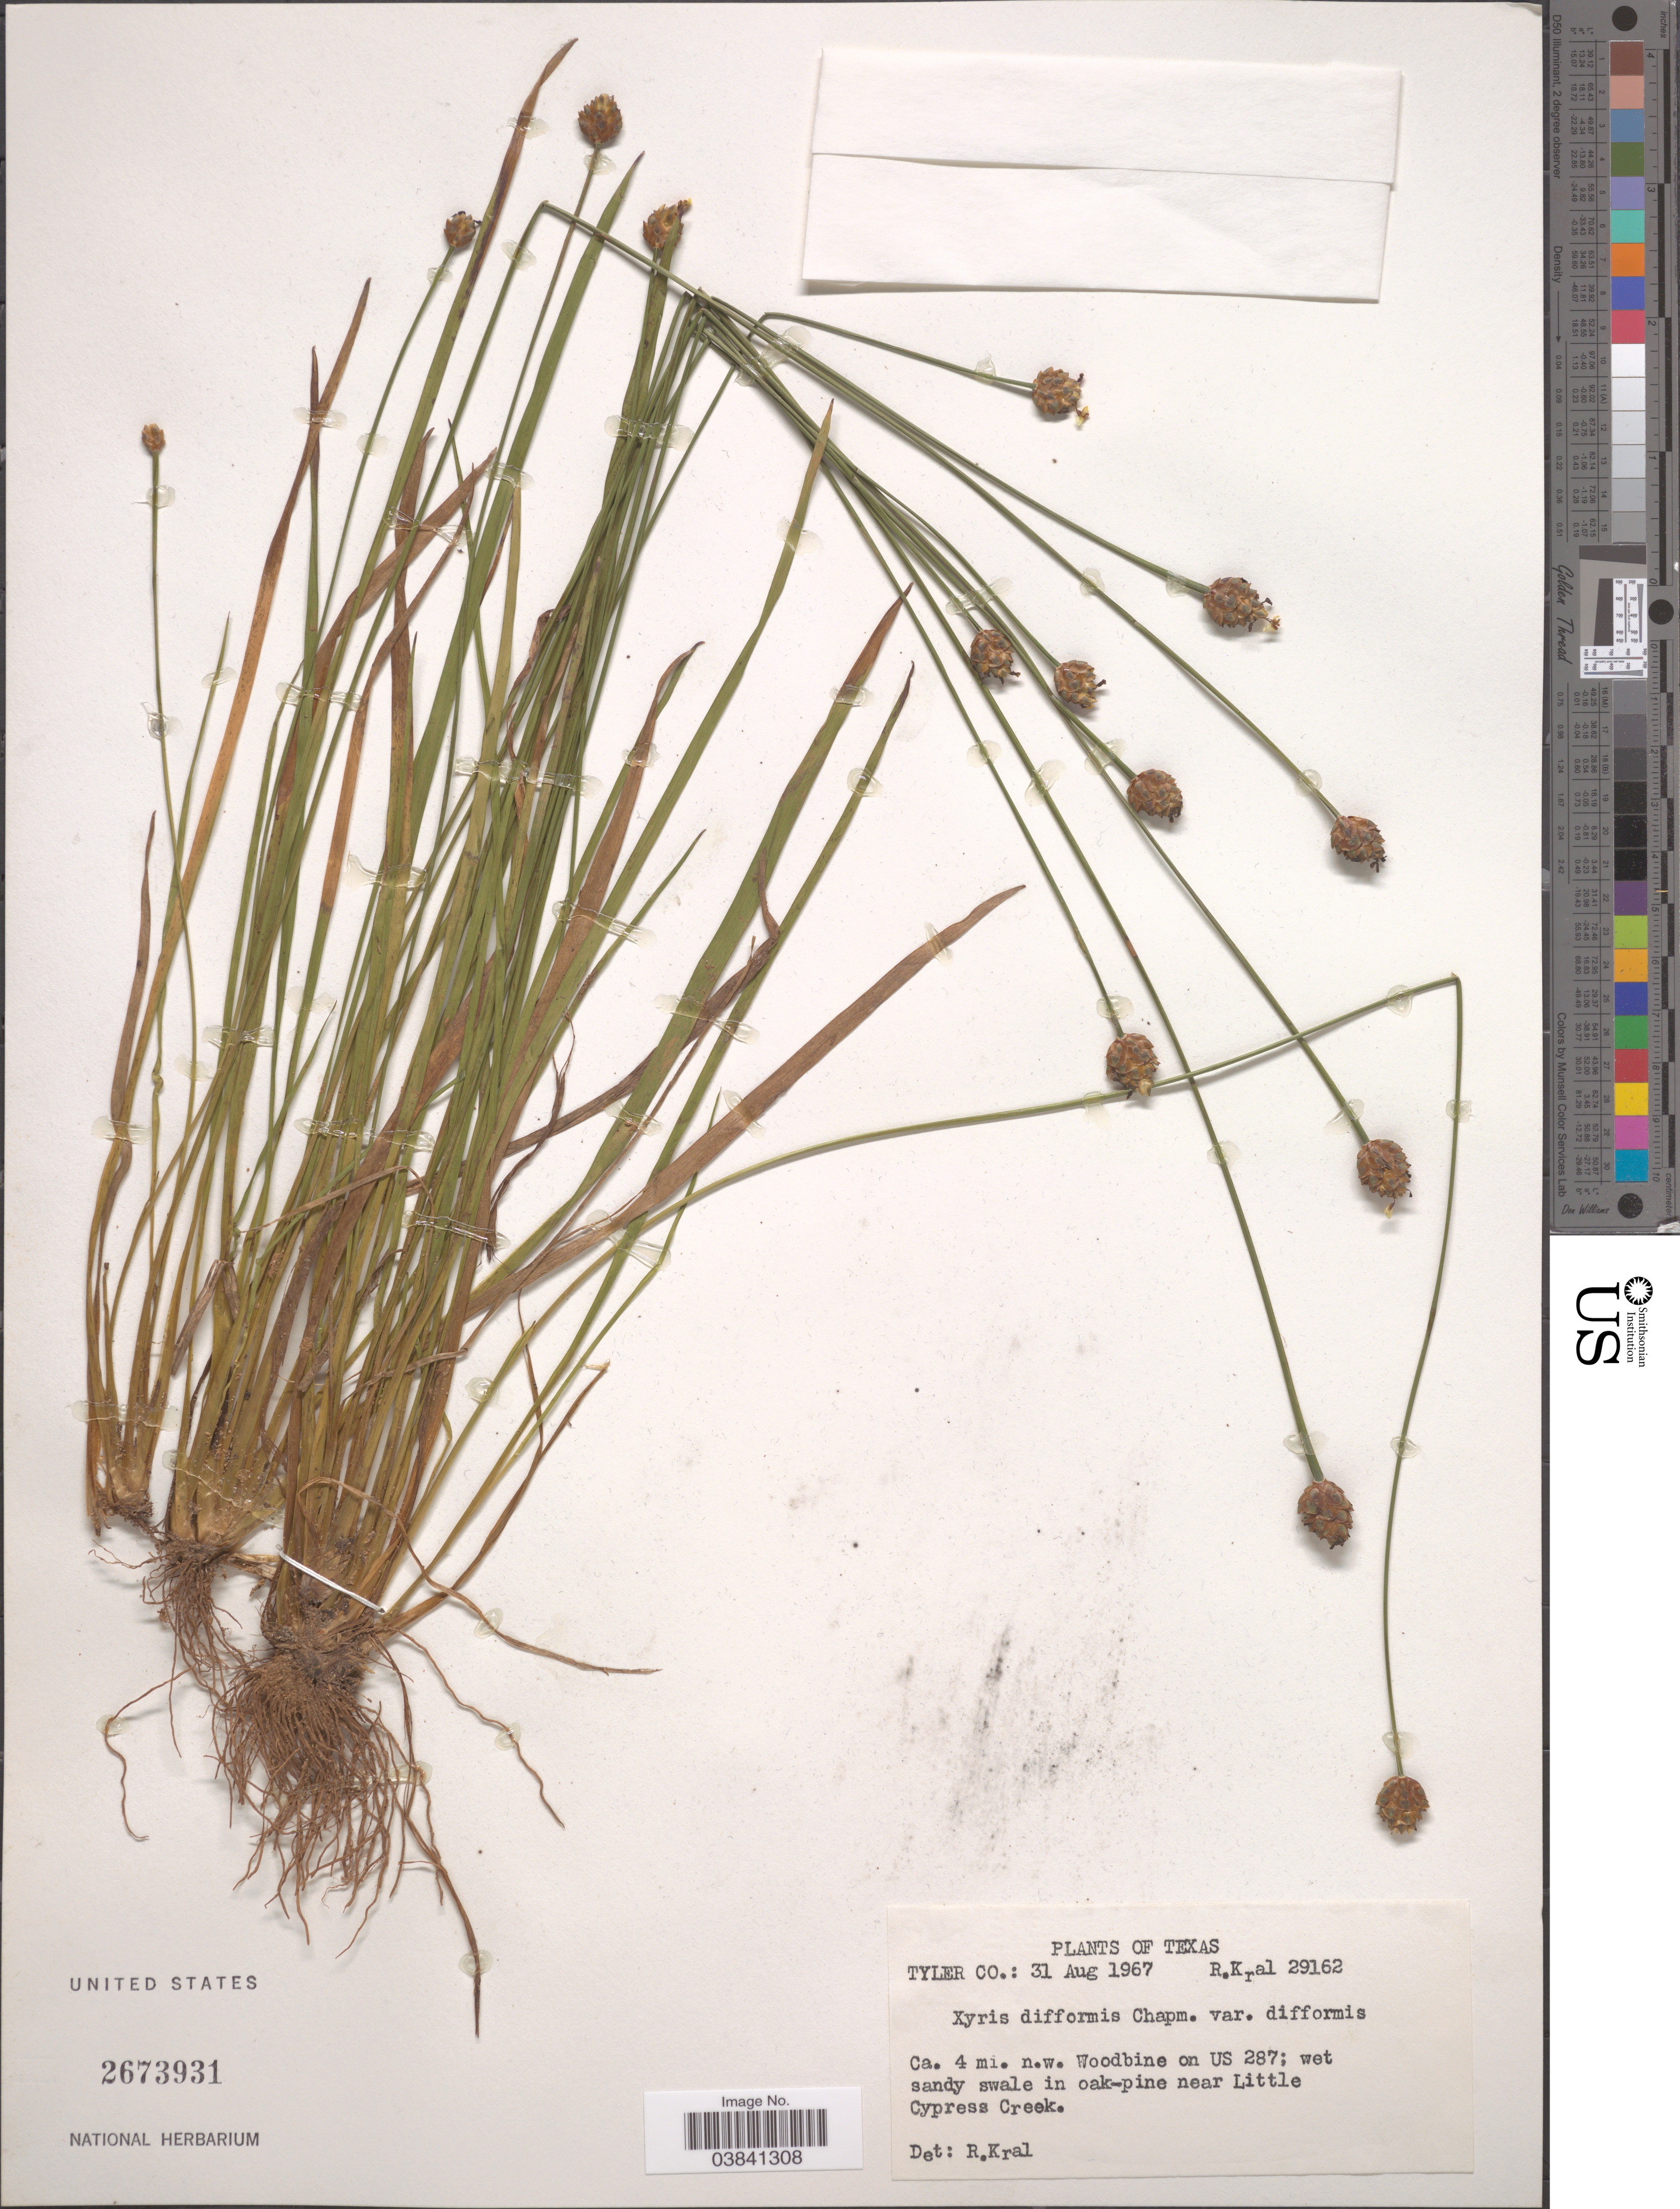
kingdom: Plantae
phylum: Tracheophyta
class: Liliopsida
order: Poales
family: Xyridaceae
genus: Xyris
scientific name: Xyris difformis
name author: Chapm.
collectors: R. Kral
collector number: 29162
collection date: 1967-08-31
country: United States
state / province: Texas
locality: Tyler Co.: Ca. 4 mi. n.w. Woodbine on US 287; near Little Cypress Creek.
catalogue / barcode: US 2673931